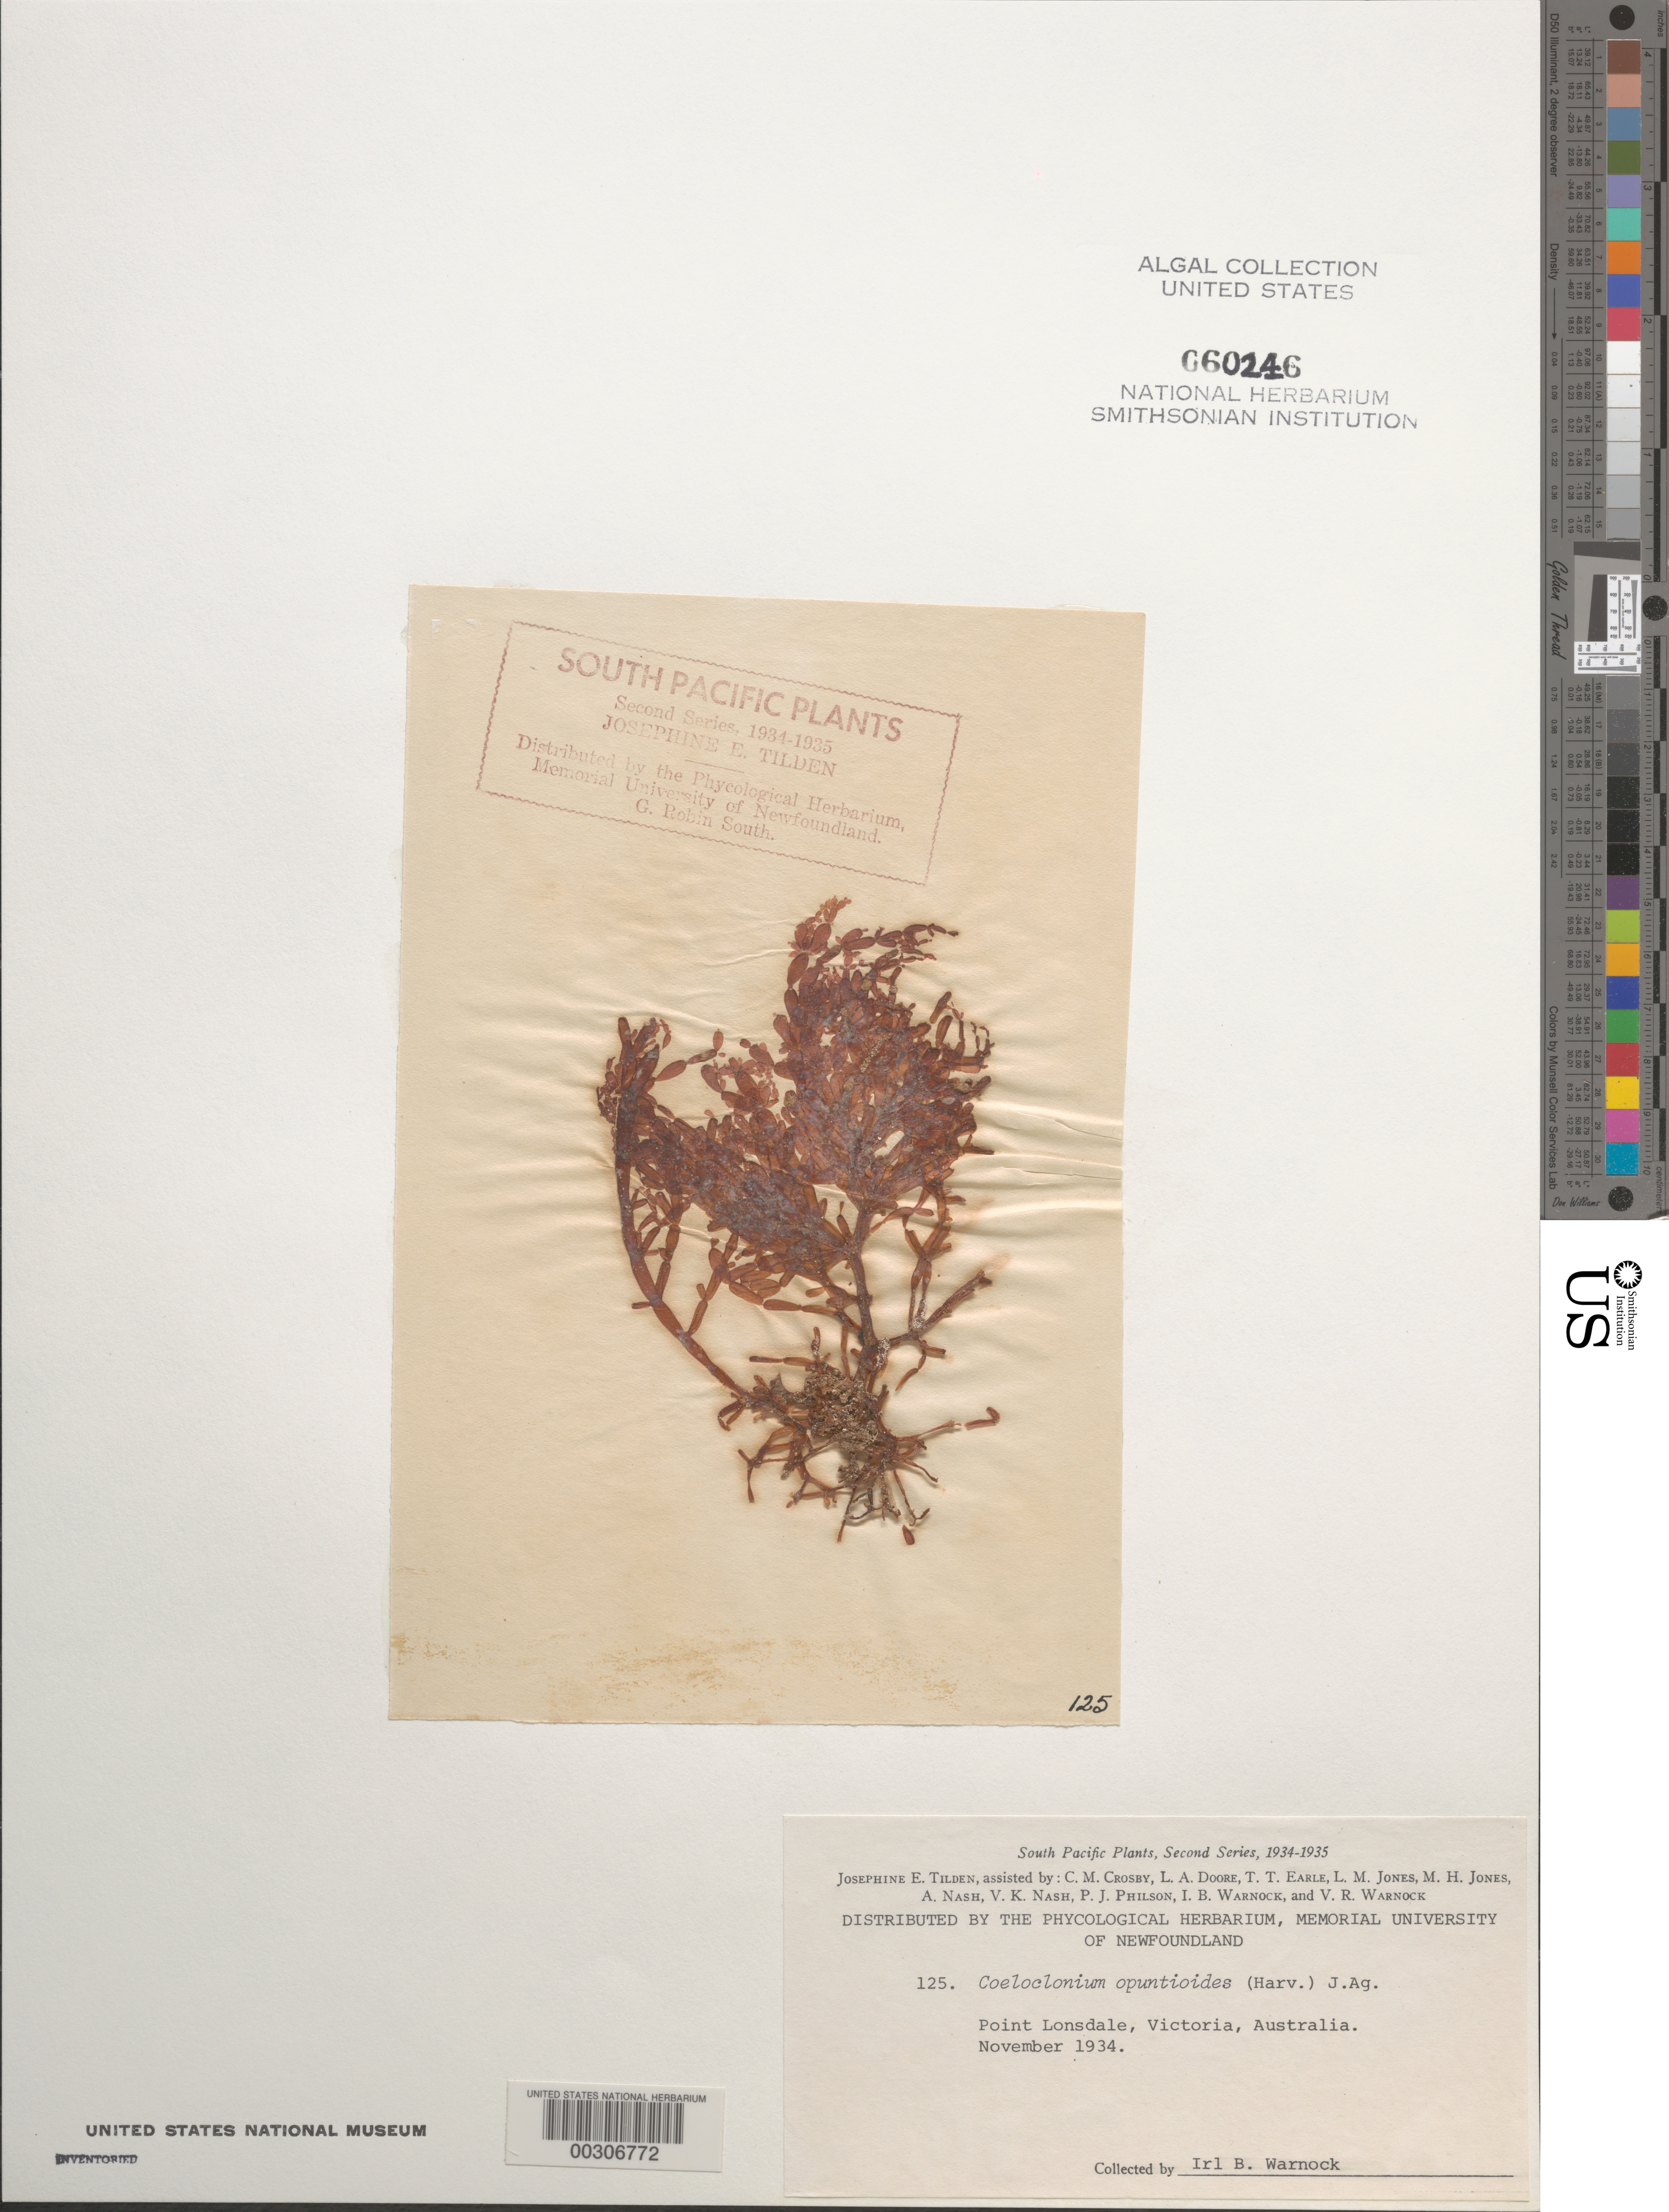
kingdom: Plantae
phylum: Rhodophyta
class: Florideophyceae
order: Ceramiales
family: Rhodomelaceae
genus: Coeloclonium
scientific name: Coeloclonium opuntioides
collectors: I. Warnock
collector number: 125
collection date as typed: Nov 1934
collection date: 1934-11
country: Australia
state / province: Victoria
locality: Point lonsdale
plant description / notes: Tilden, South Pacific Plants, Second Series, 1934-1935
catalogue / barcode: US 60246